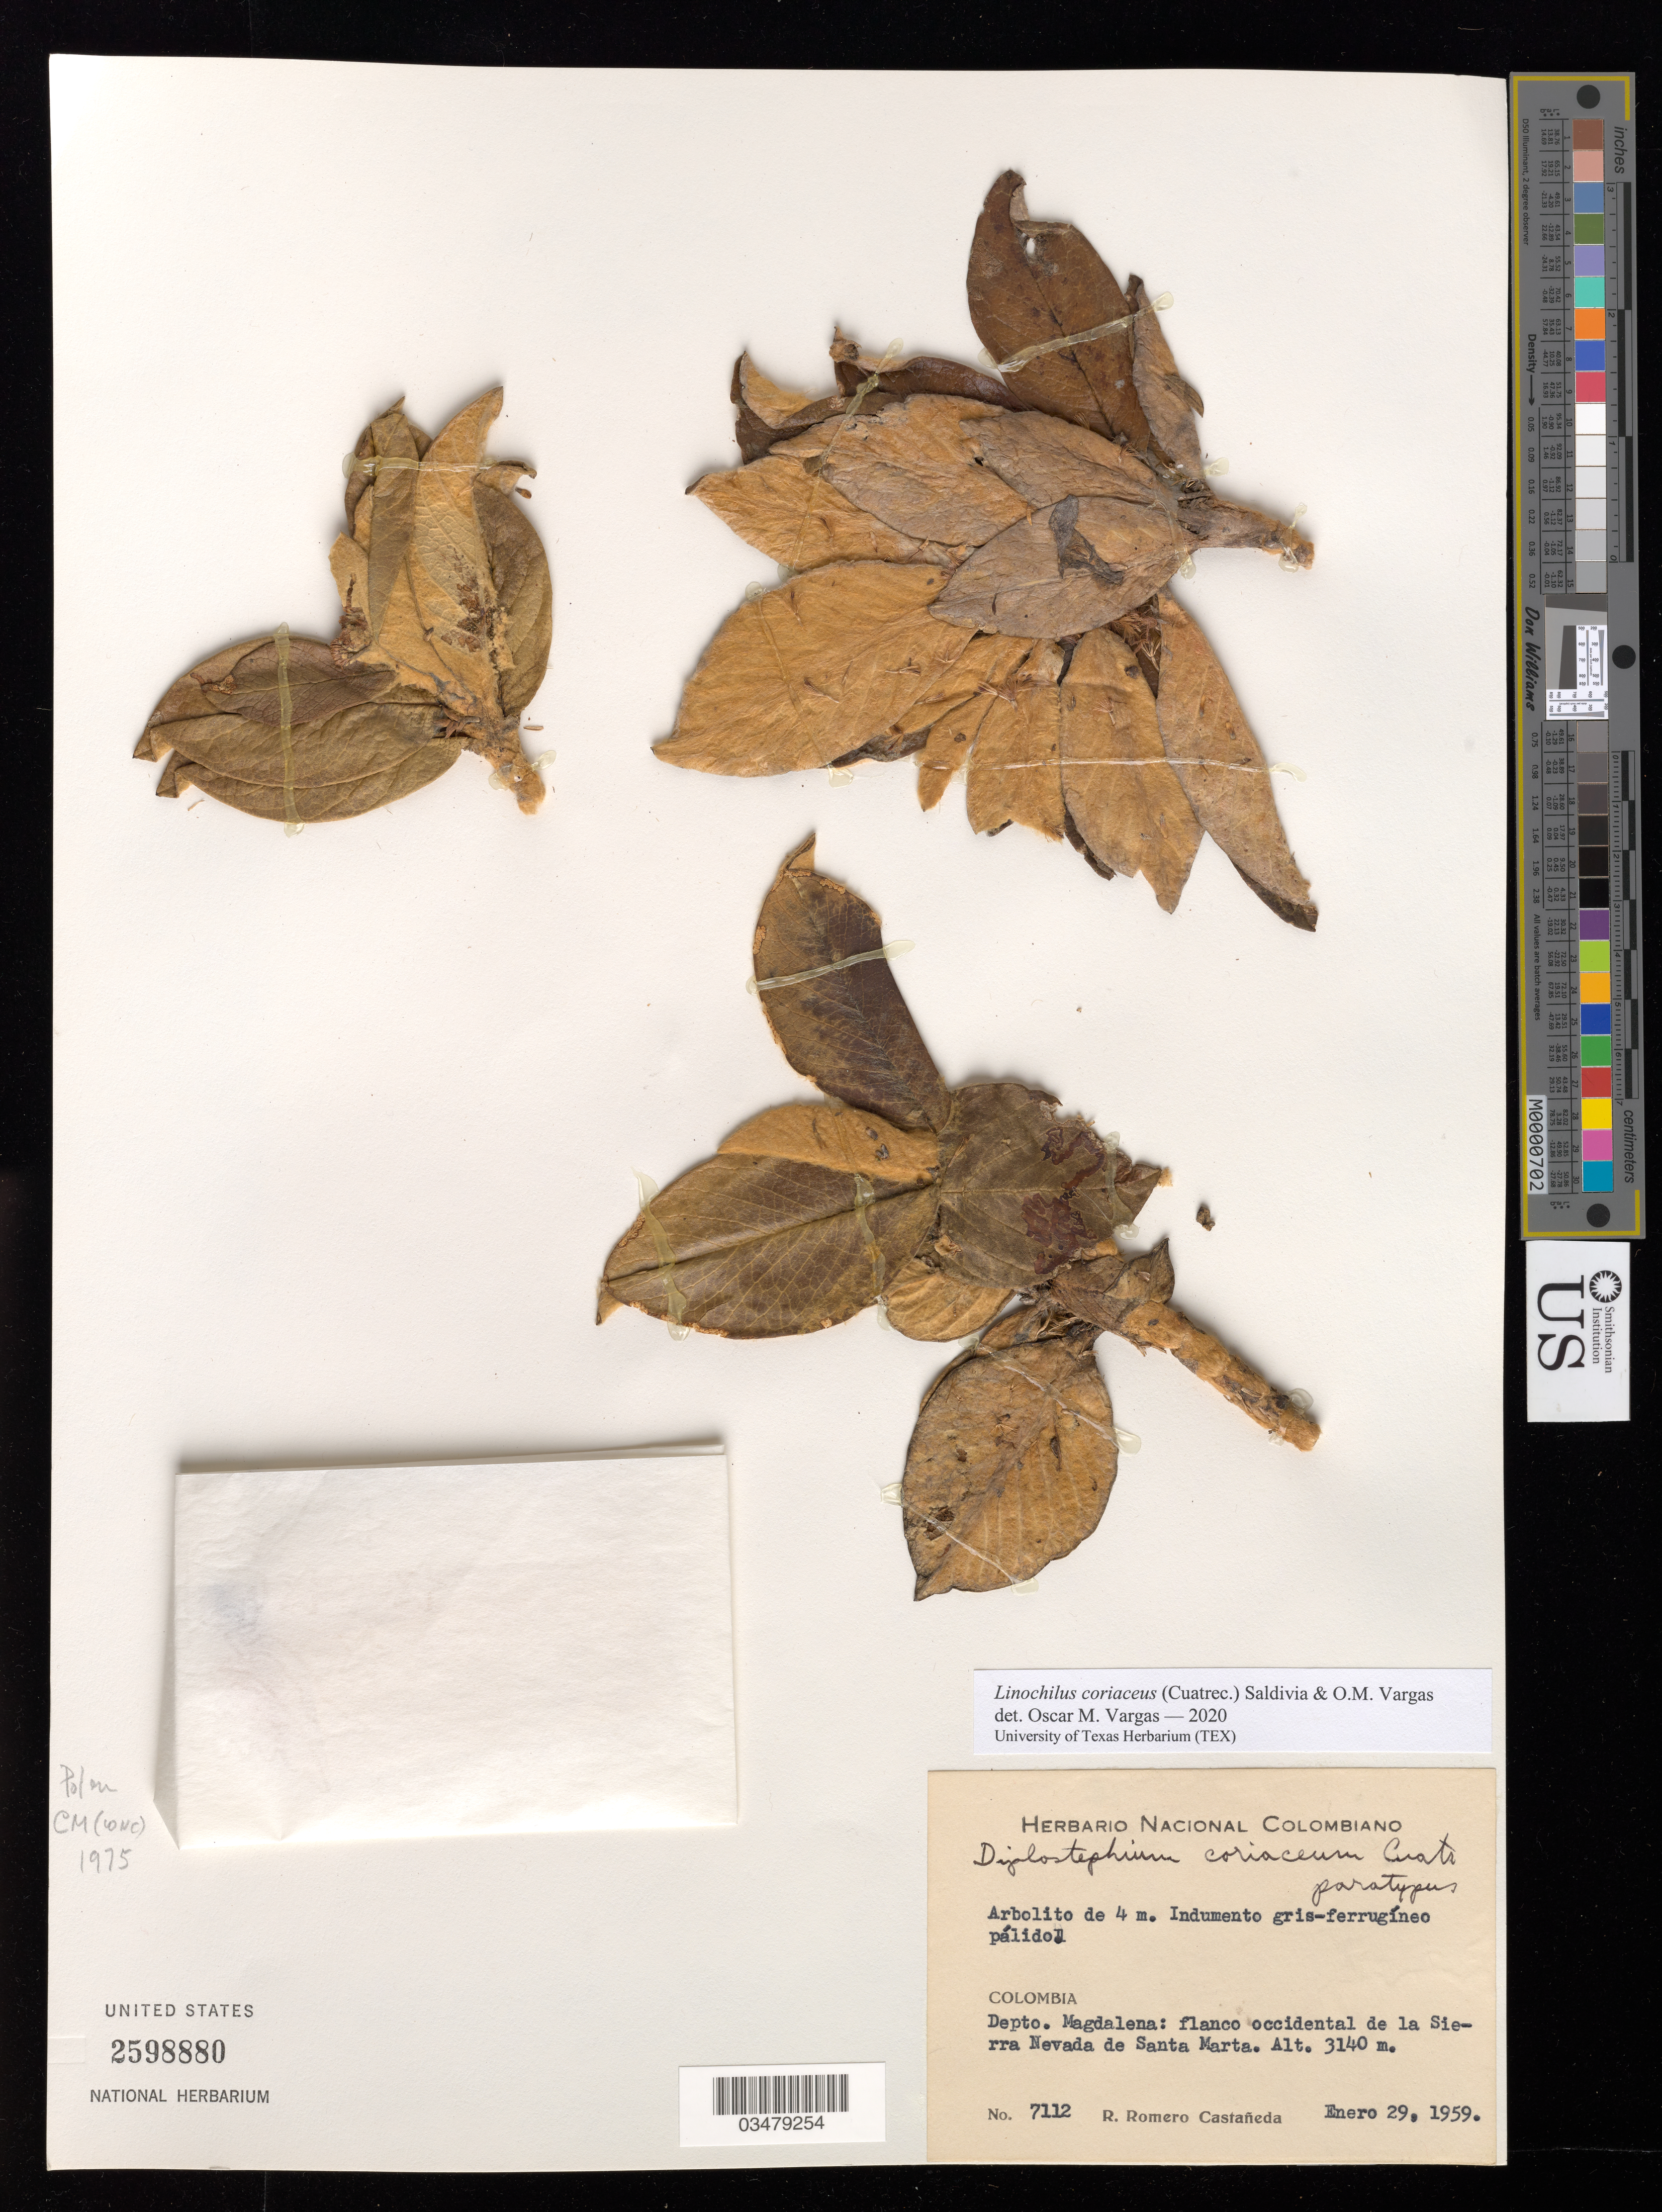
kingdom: Plantae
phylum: Tracheophyta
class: Magnoliopsida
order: Asterales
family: Asteraceae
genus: Linochilus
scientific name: Linochilus coriaceus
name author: (Cuatrec.) Saldivia & O.M. Vargas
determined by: Vargas, Oscar M.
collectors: R. Romero Castañeda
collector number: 7112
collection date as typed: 29-Jan-59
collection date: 1959-01-29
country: Colombia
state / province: Magdalena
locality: Sierra Nevada de Santa Marta, flanco occidental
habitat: flanco occidental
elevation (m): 3140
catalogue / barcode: US 2598880